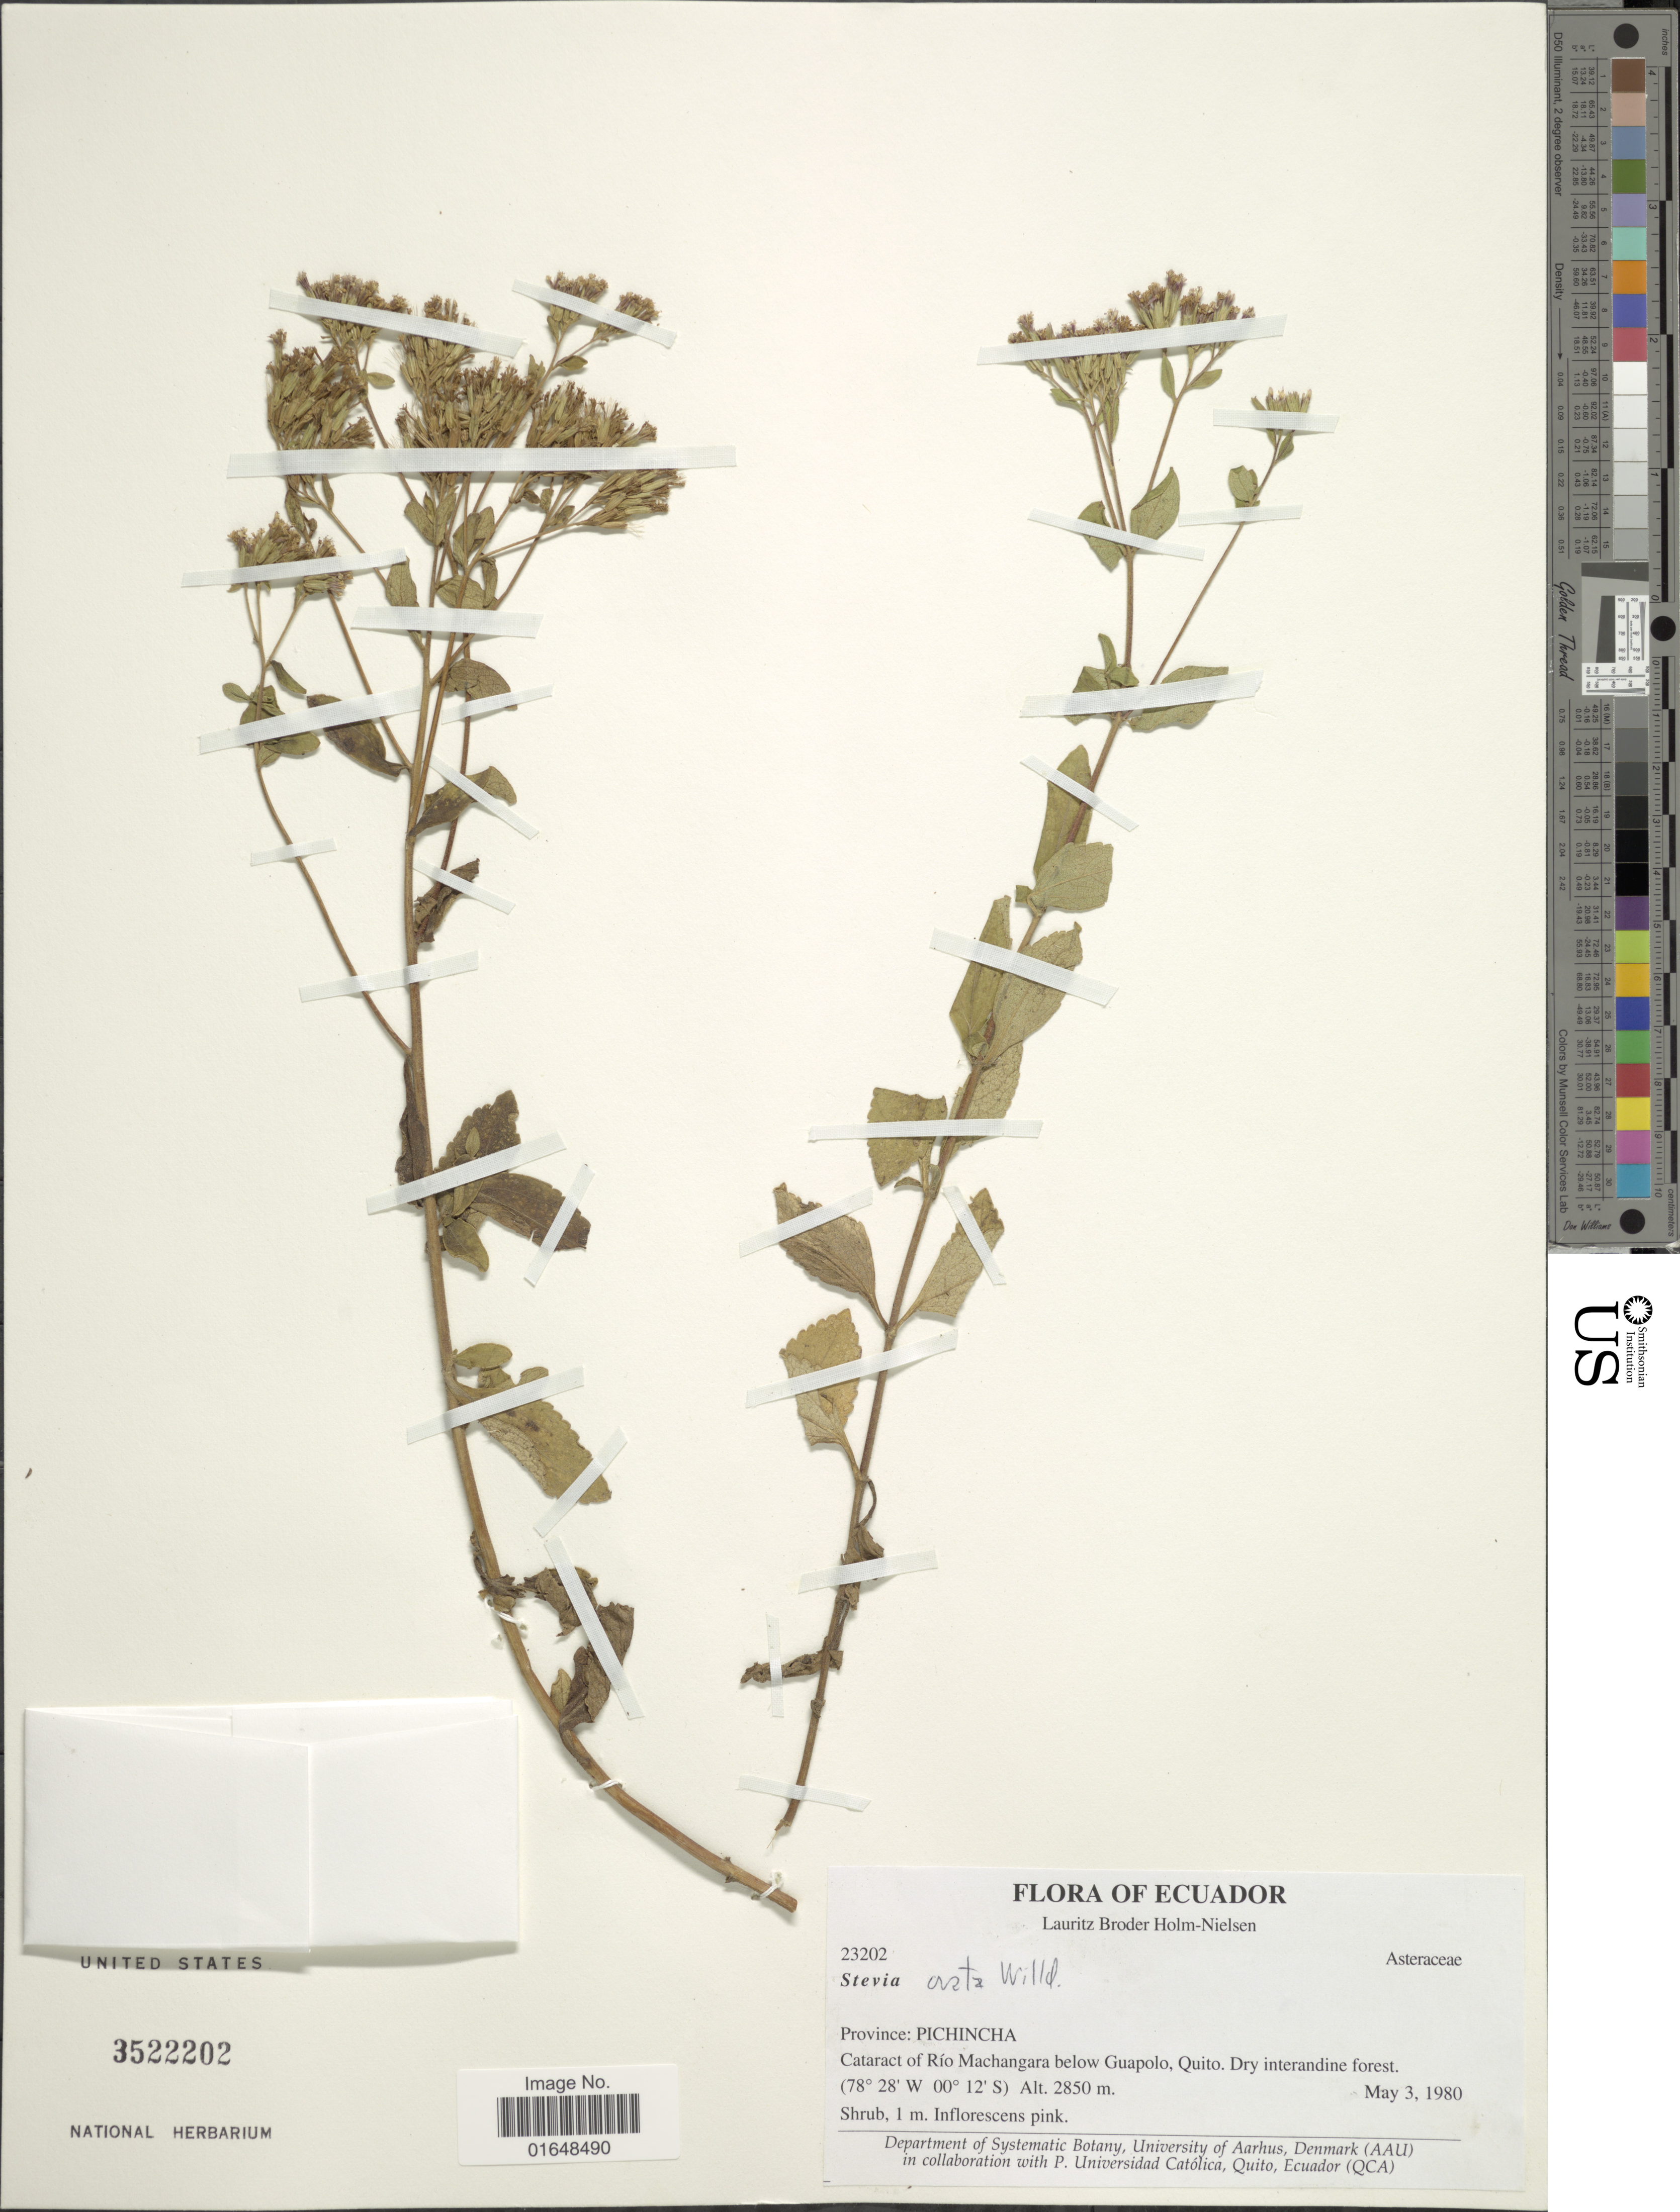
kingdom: Plantae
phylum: Tracheophyta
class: Magnoliopsida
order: Asterales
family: Asteraceae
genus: Stevia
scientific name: Stevia ovata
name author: Willd.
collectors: L. B. Holm-Nielsen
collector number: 23202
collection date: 1980-05-03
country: Ecuador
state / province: Pichincha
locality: Province: Pichincha. Cataract of Río Machangara below Guapolo, Quito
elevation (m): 2850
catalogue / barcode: US 3522202